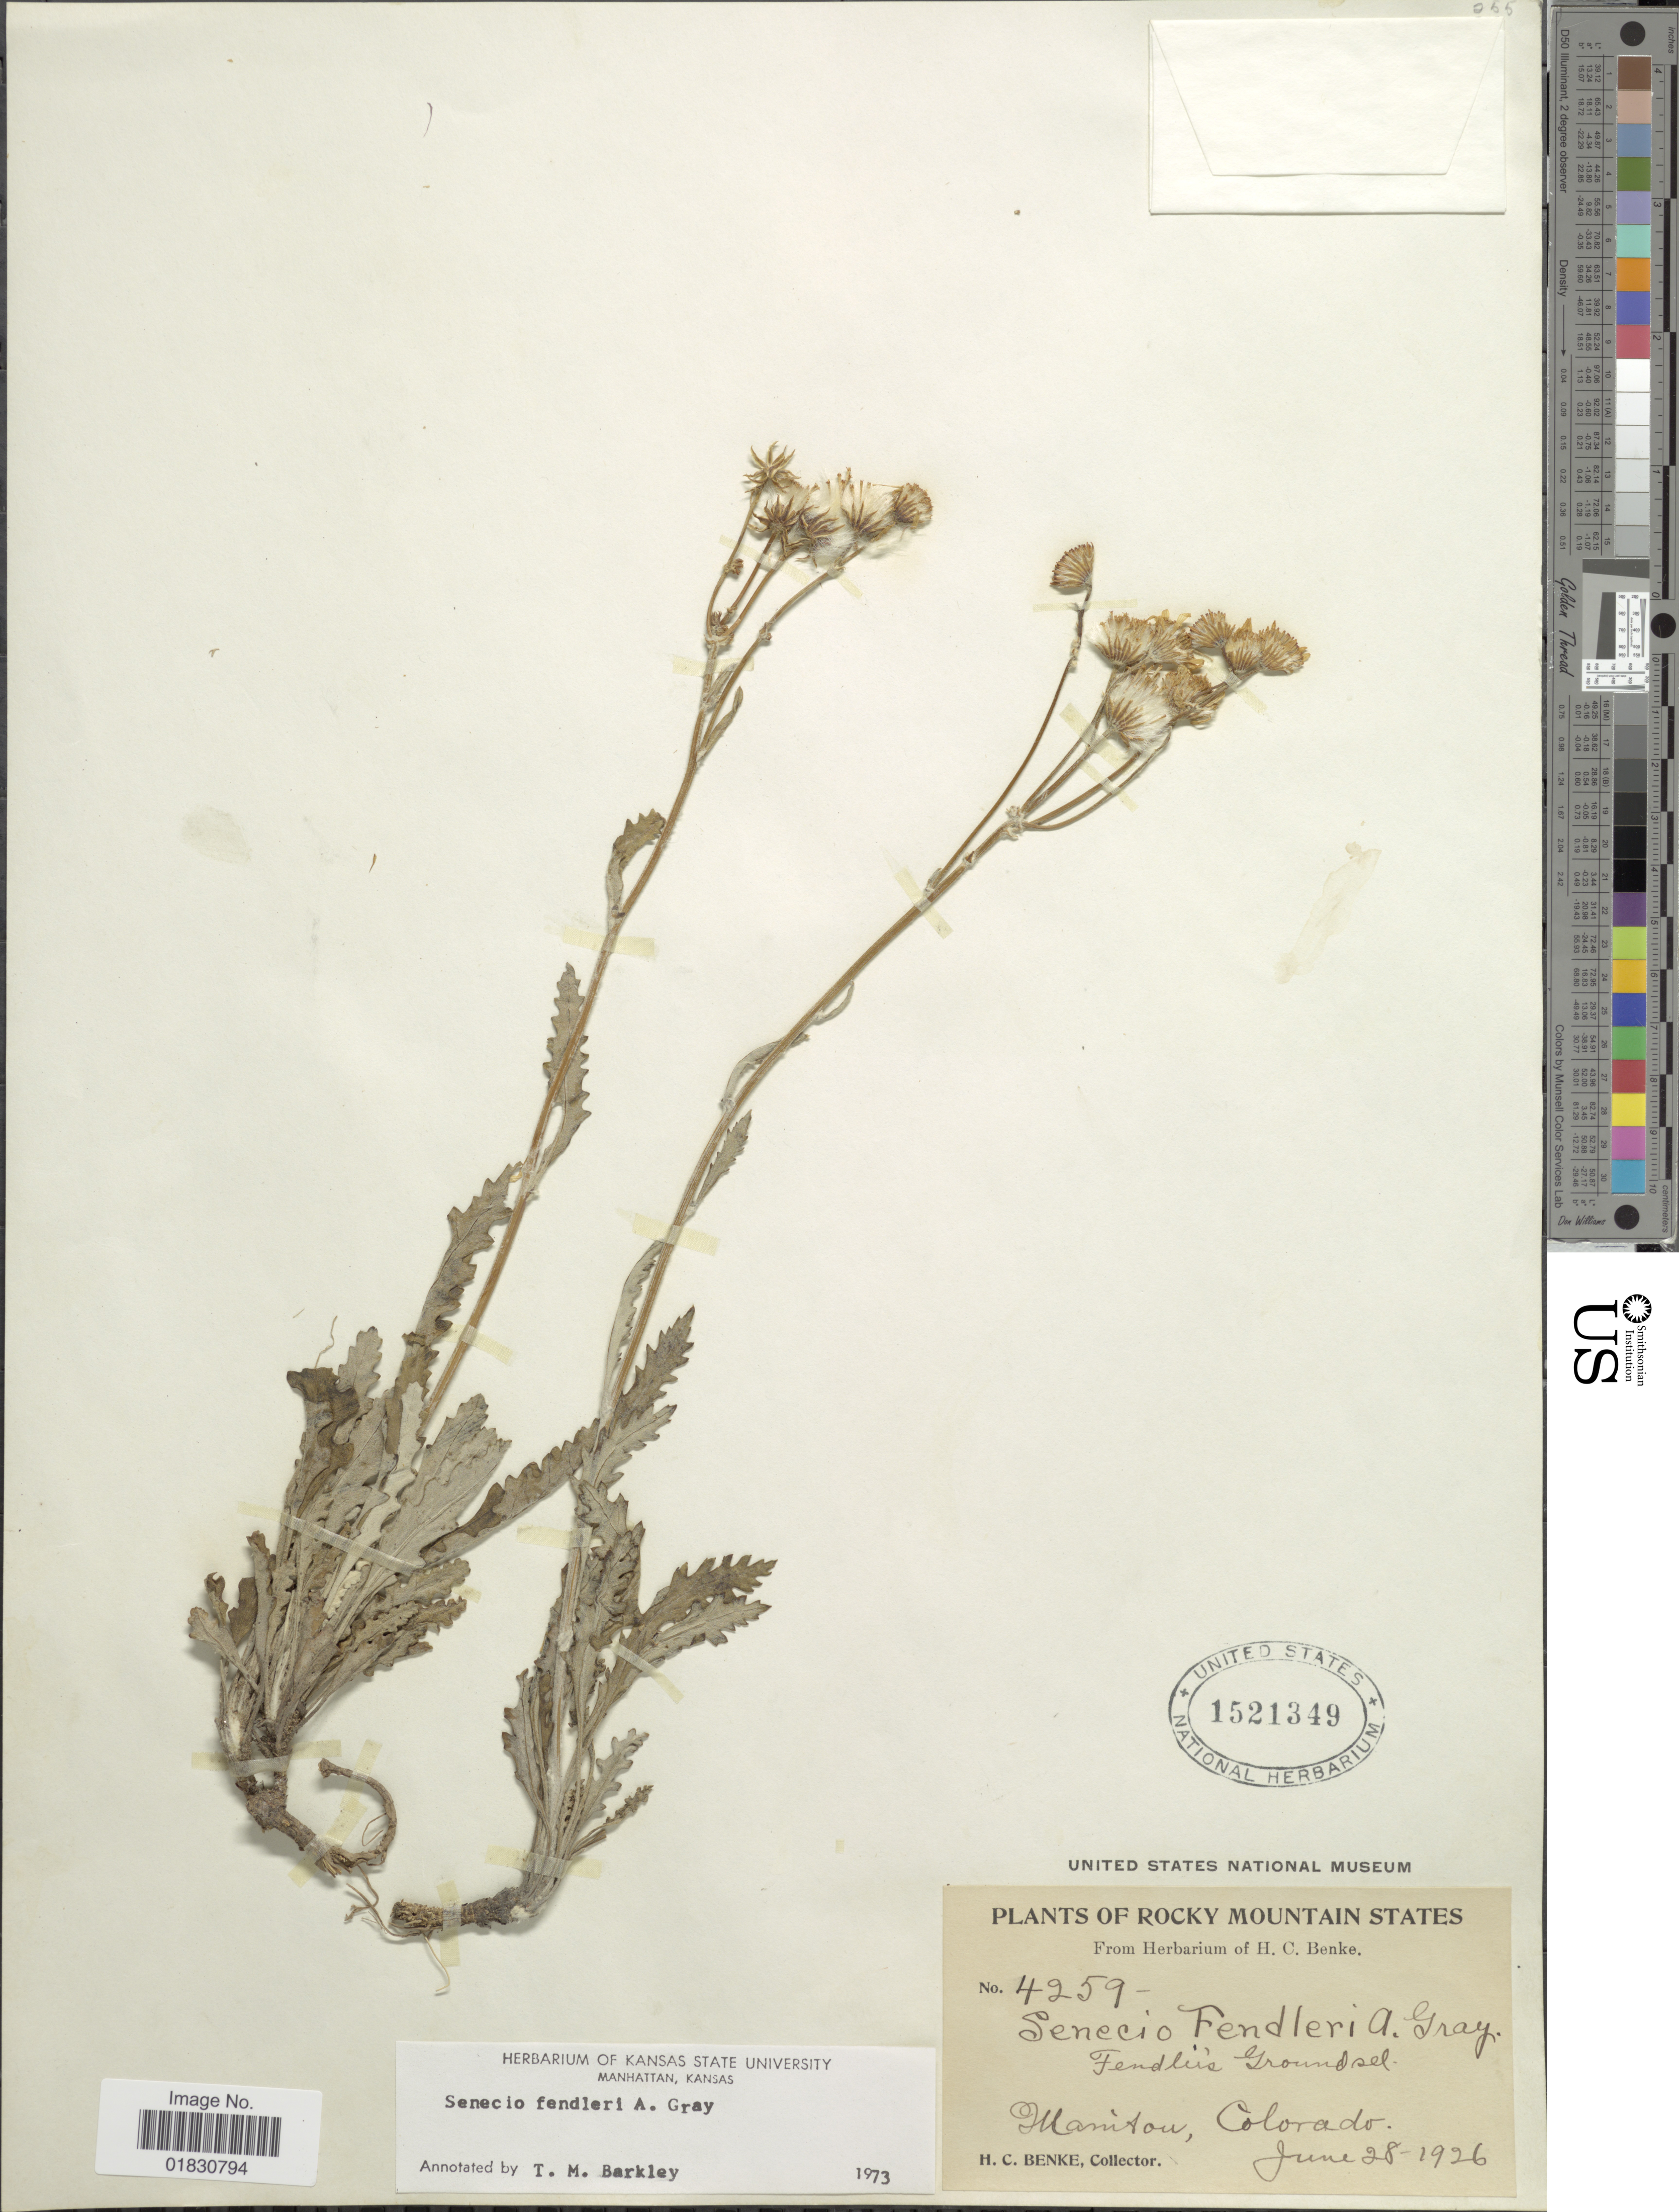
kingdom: Plantae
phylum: Tracheophyta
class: Magnoliopsida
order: Asterales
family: Asteraceae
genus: Packera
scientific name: Packera fendleri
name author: (A. Gray) W.A. Weber & Á. Löve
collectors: H. Benke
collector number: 4259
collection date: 1926-06-28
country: United States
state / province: Colorado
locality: Rocky Mountain States, Manitou, Colorado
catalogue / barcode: US 1521349